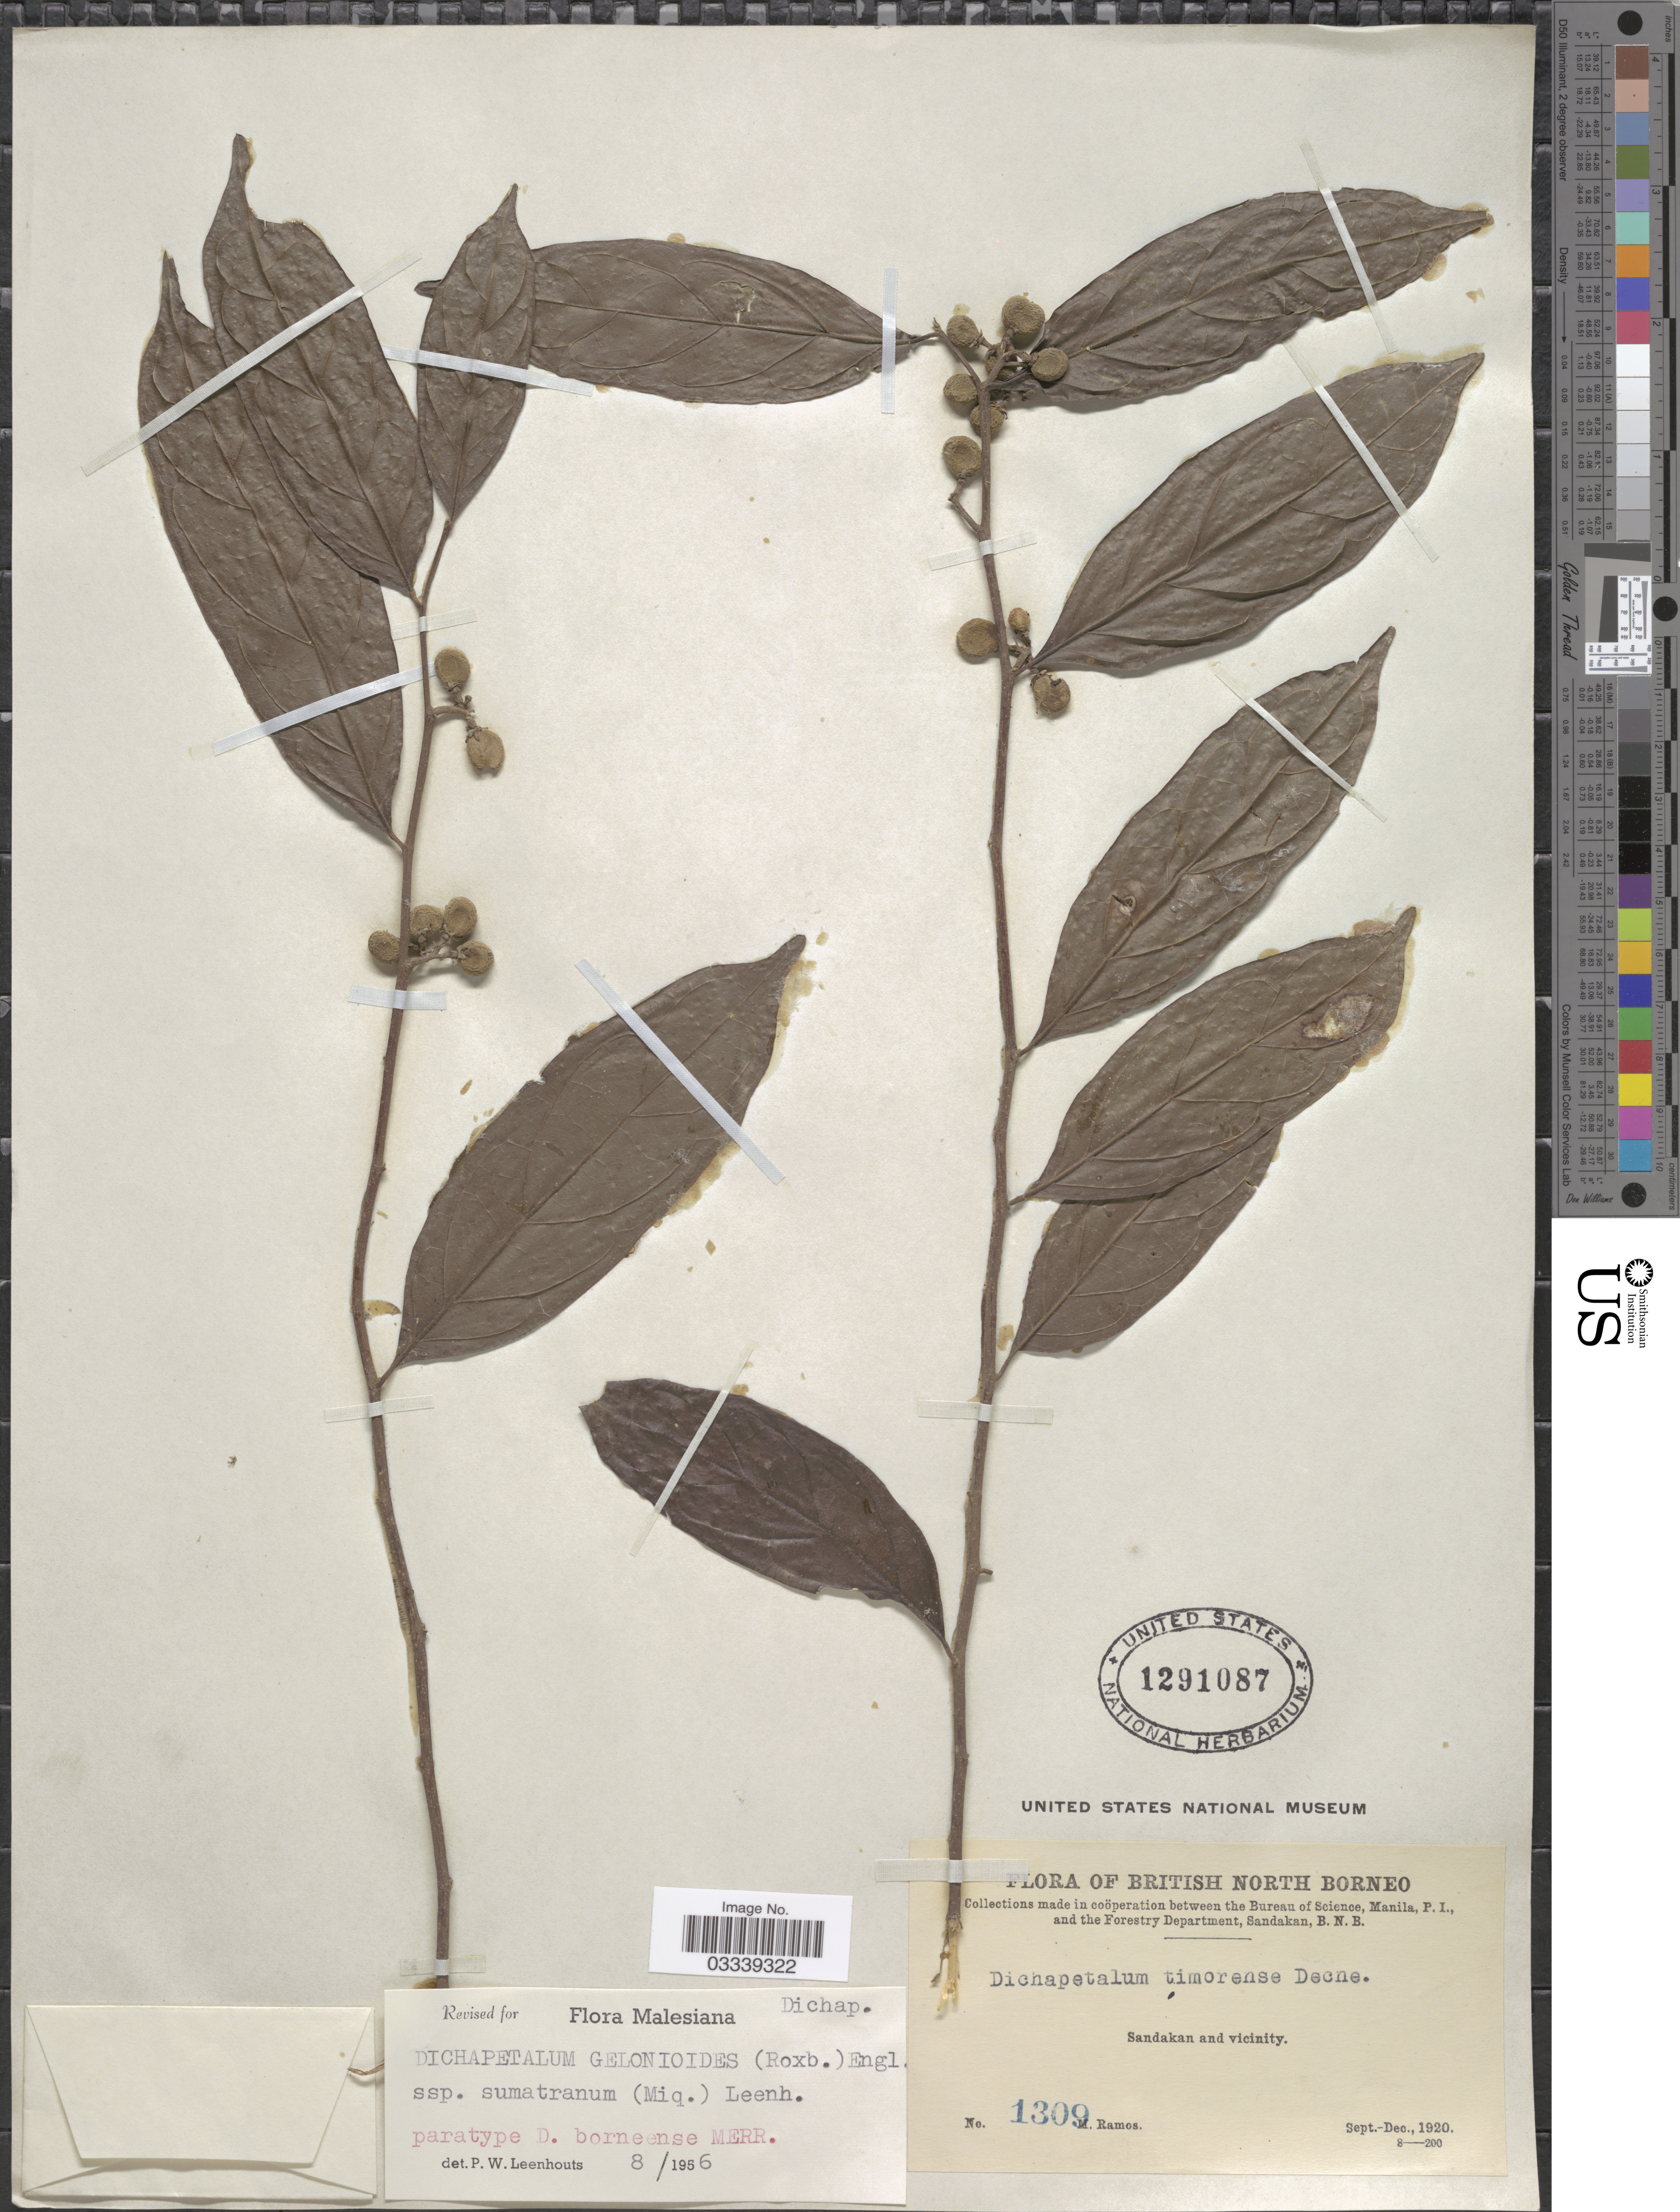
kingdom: Plantae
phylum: Tracheophyta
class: Magnoliopsida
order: Malpighiales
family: Dichapetalaceae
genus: Dichapetalum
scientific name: Dichapetalum gelonioides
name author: (Roxb.) Engl.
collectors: M. Ramos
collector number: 1309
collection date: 1920-09/1920-12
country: Malaysia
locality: British North Borneo, Sandakan and vicinity.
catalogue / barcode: US 1291087